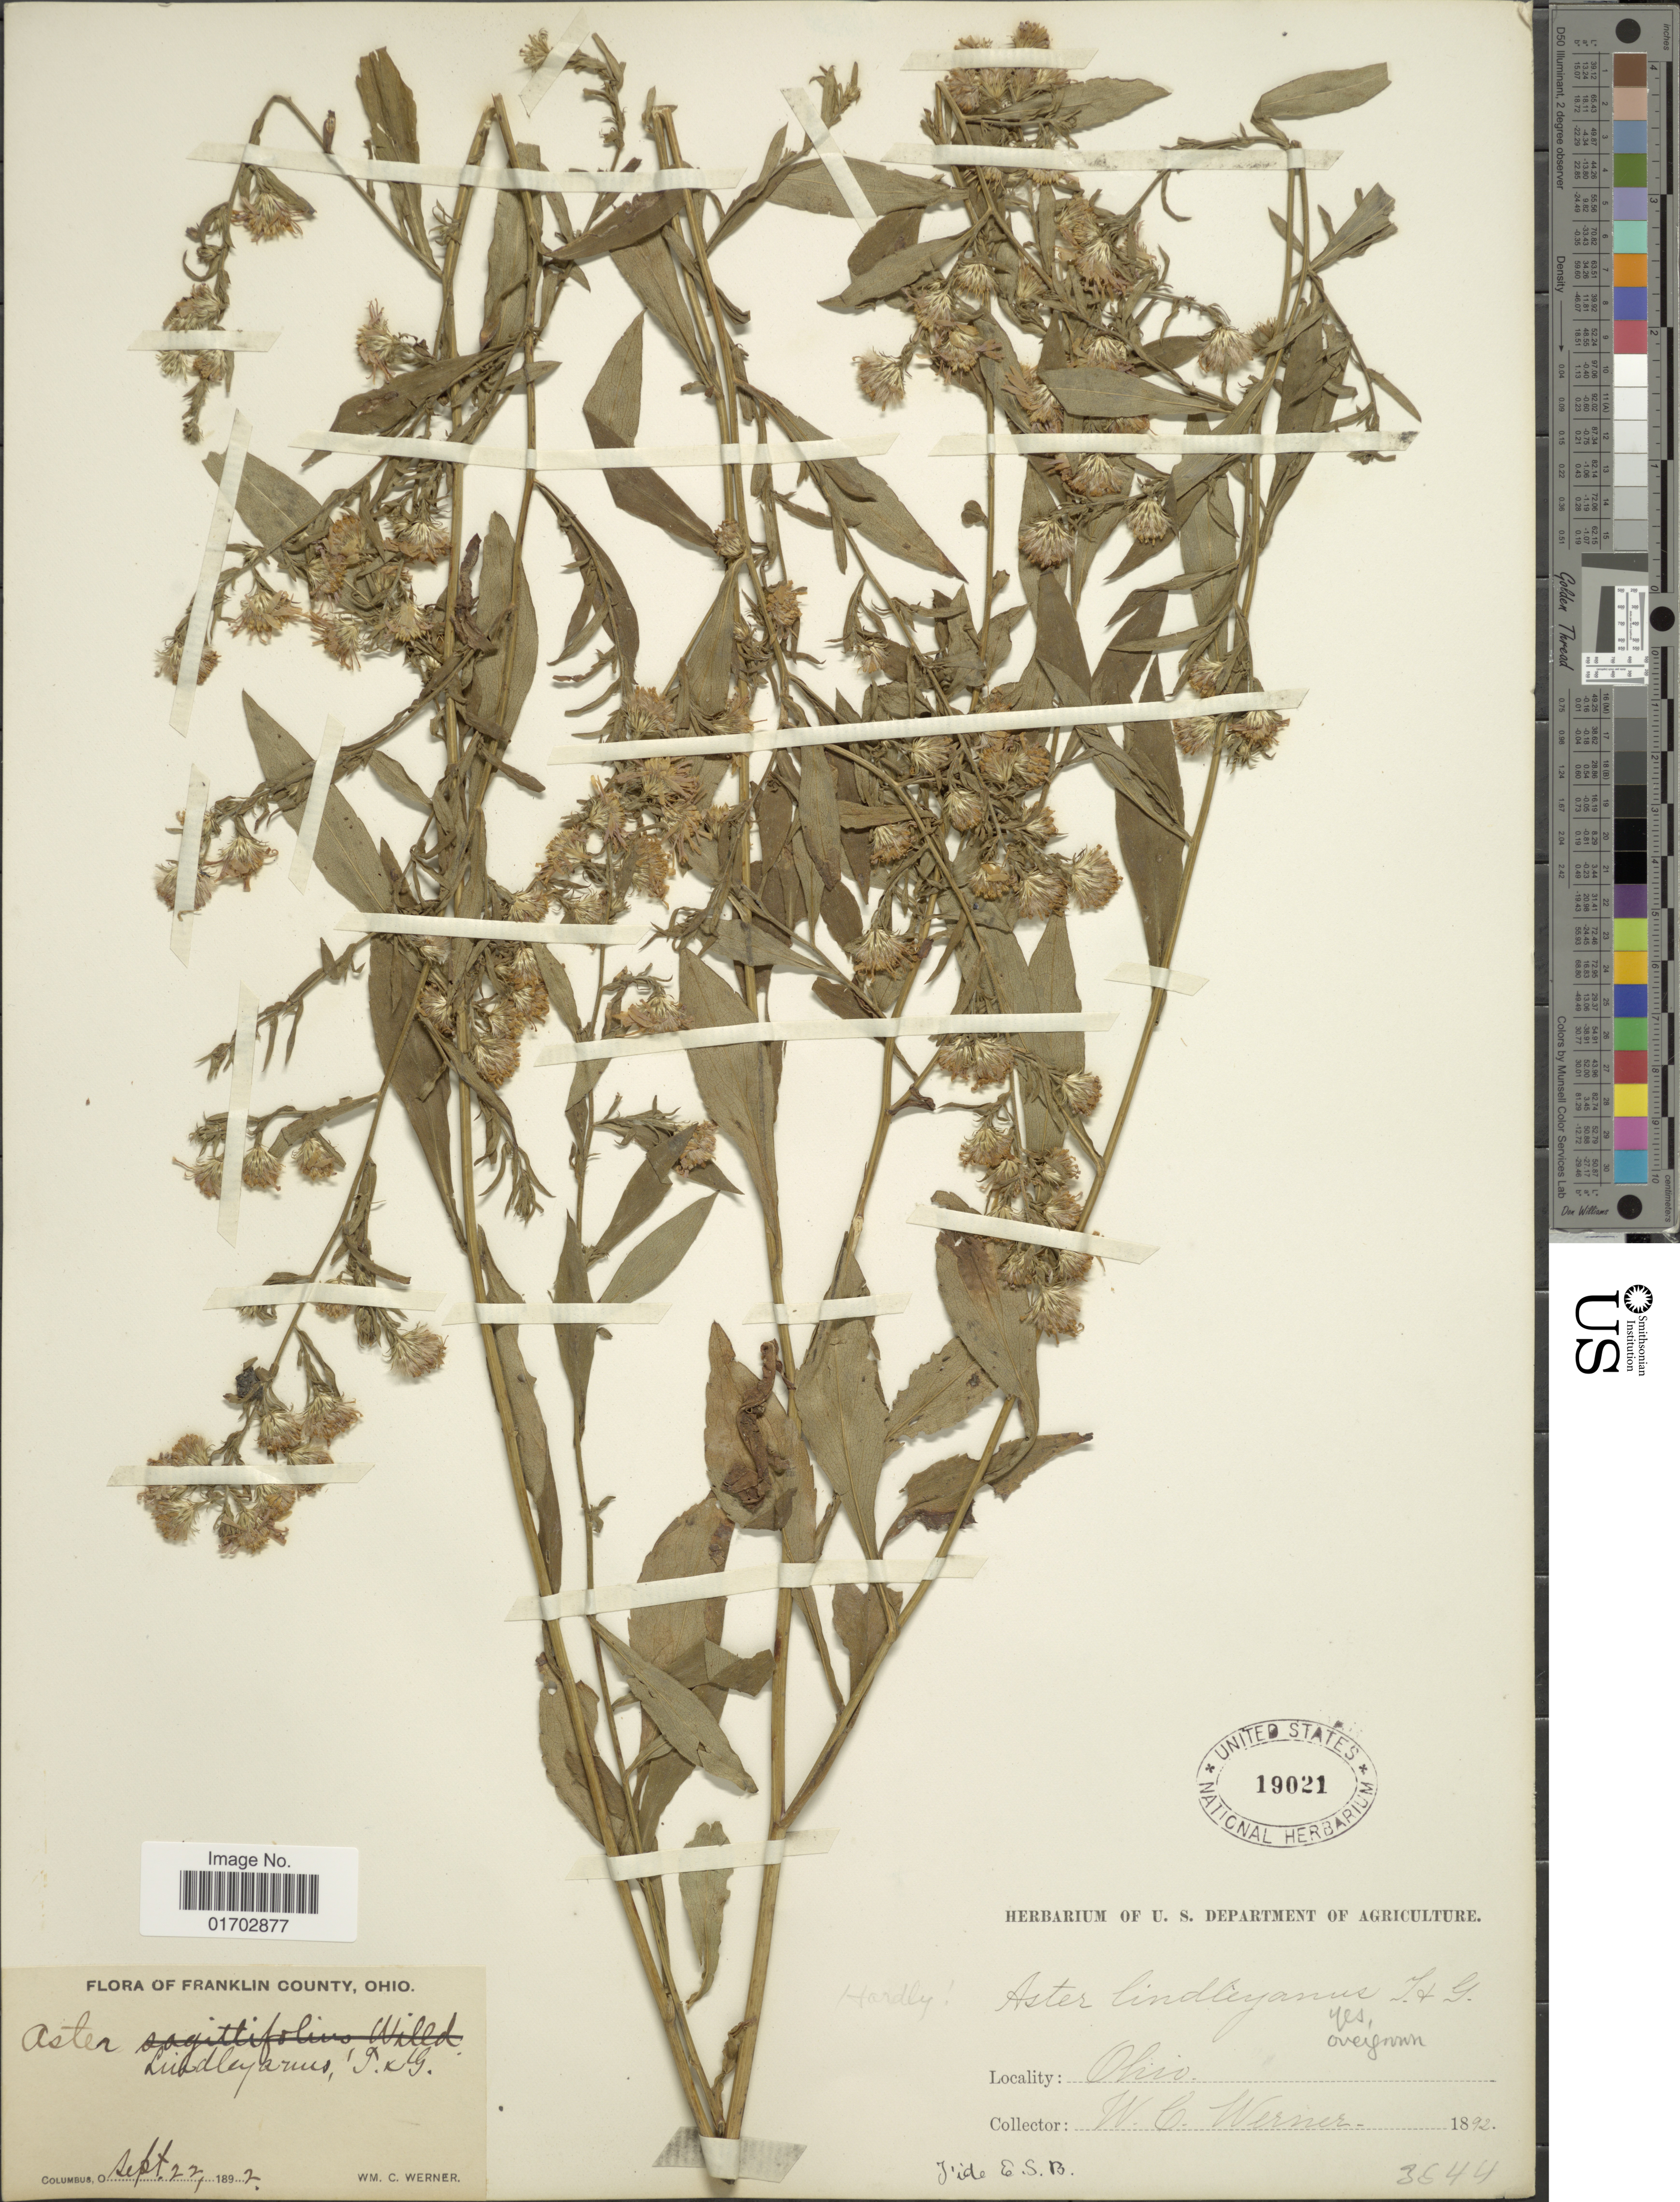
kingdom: Plantae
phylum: Tracheophyta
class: Magnoliopsida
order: Asterales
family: Asteraceae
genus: Symphyotrichum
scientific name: Symphyotrichum sagittifolium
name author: (Wedem. ex Willd.) G.L. Nesom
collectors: W. Werner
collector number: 3844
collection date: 1892-09-22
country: United States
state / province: Ohio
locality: Franklin County. Columbus.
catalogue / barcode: US 19021